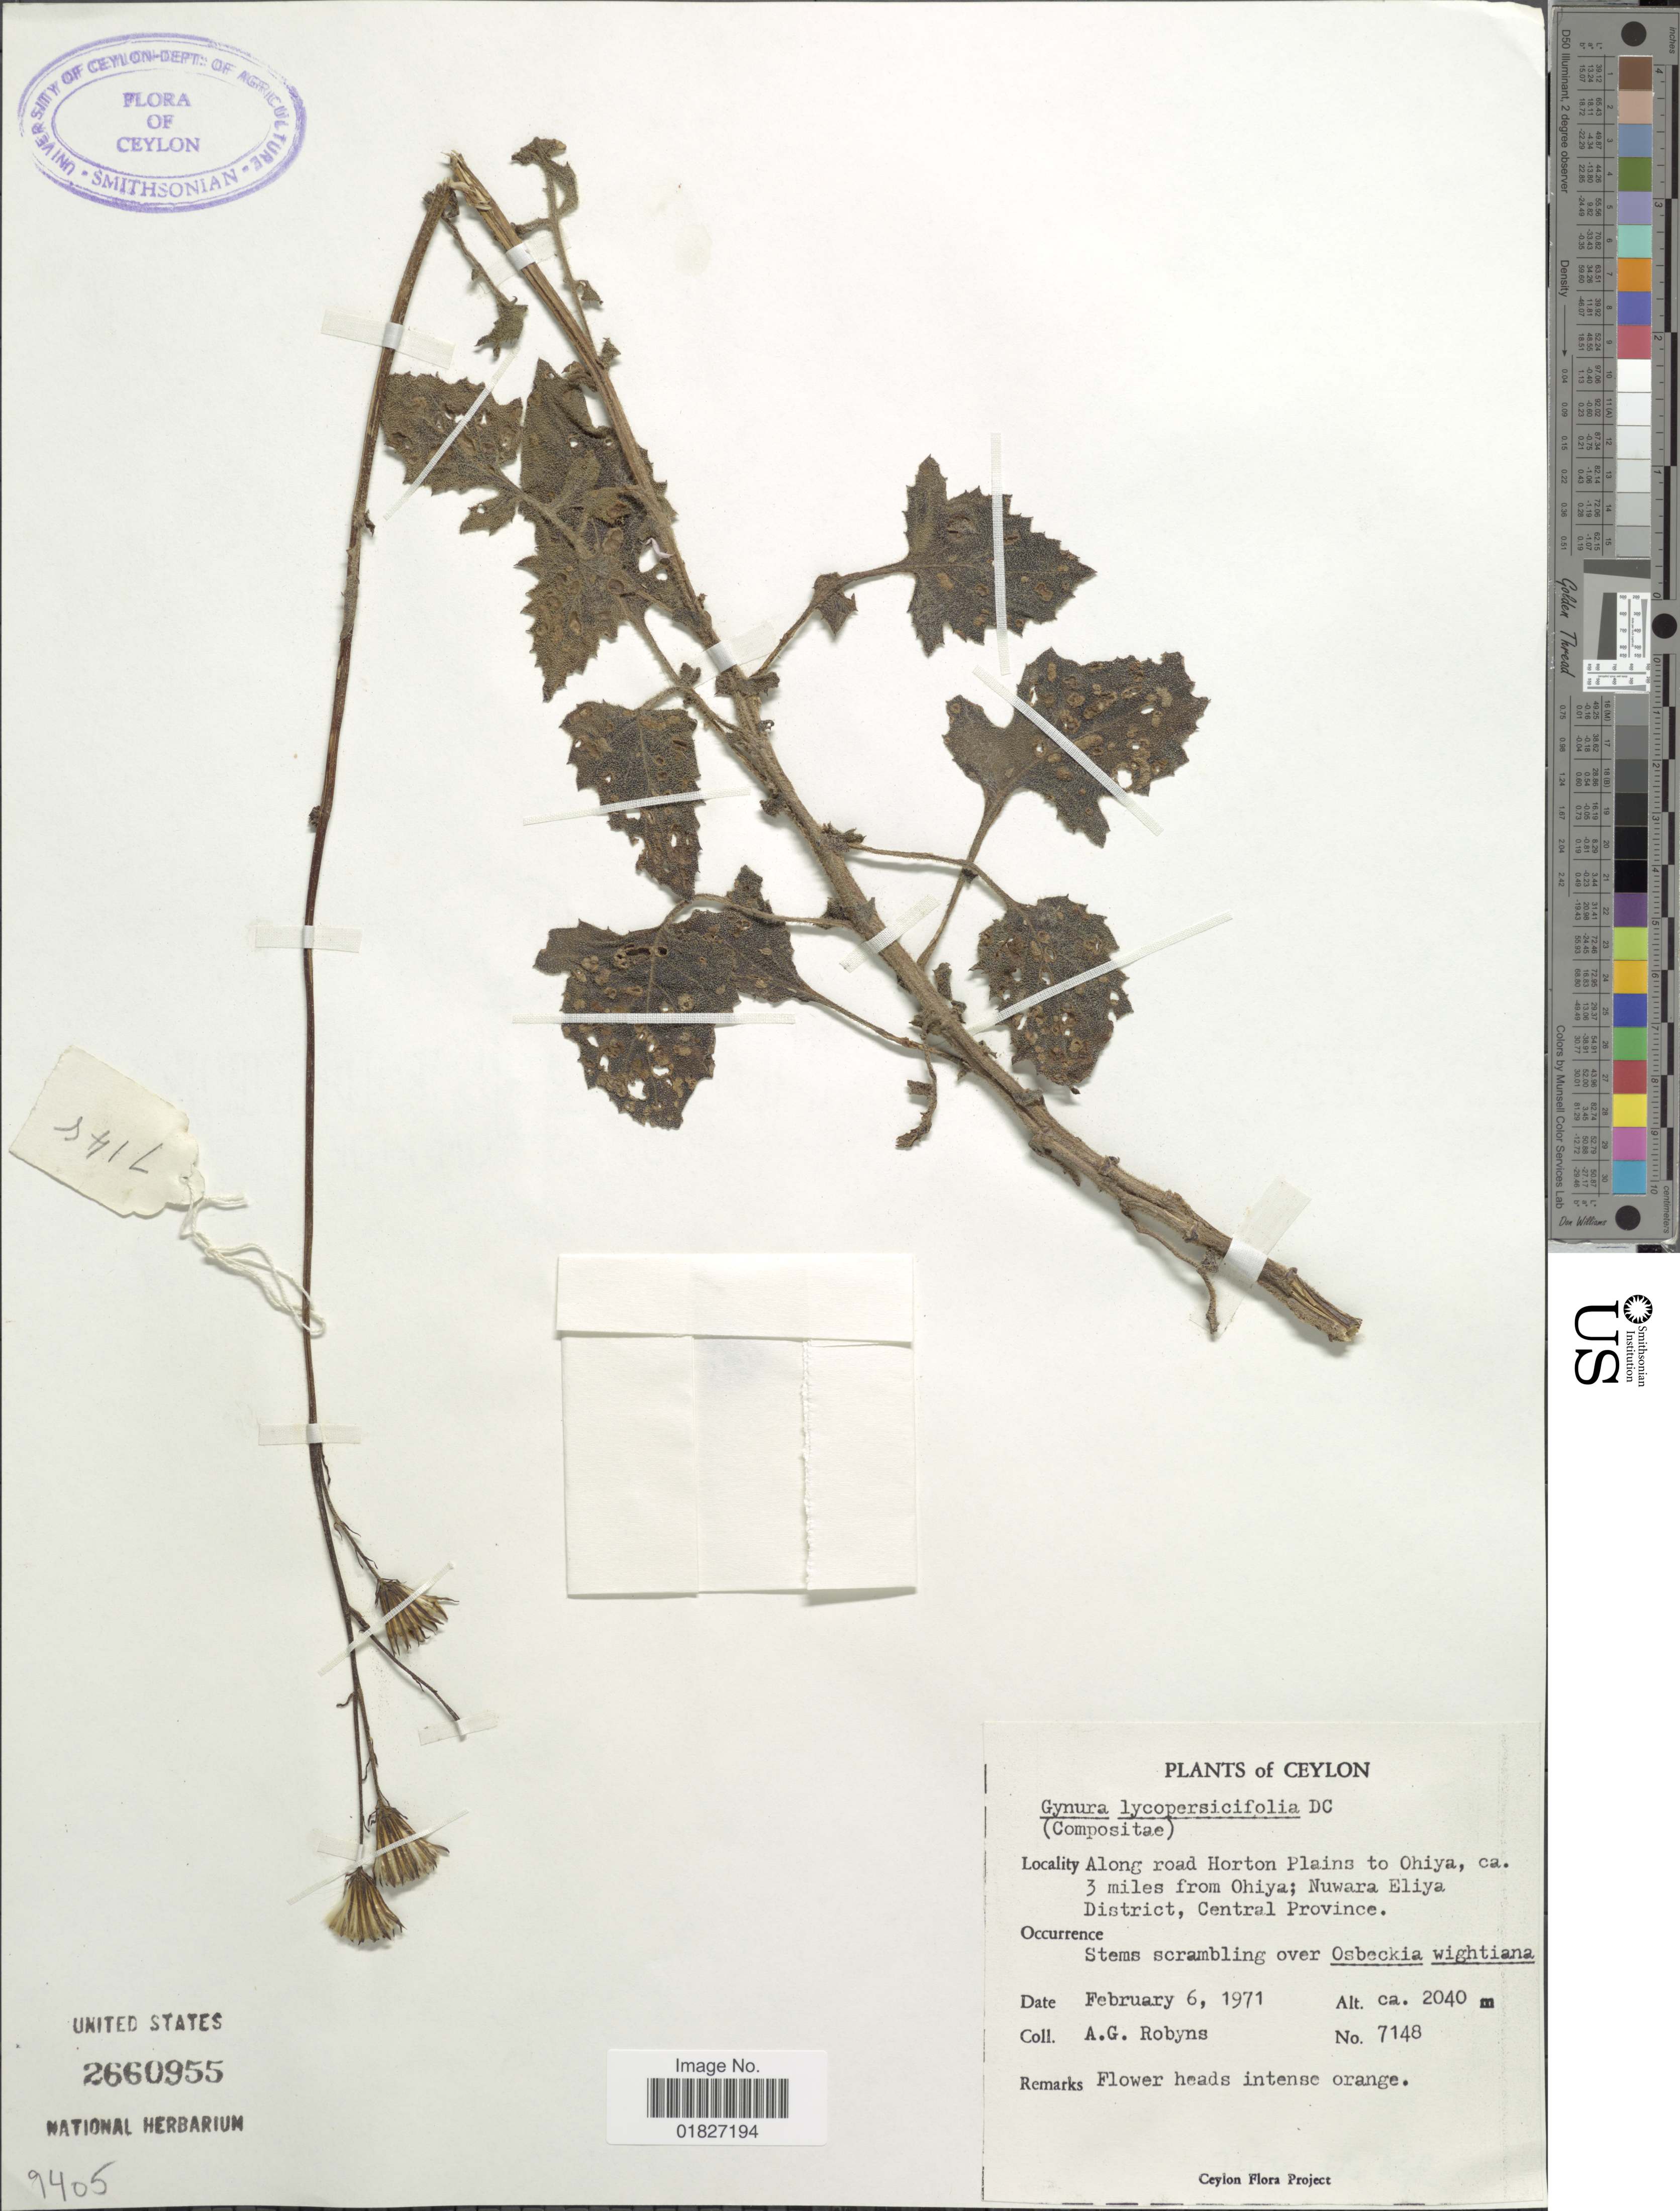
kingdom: Plantae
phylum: Tracheophyta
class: Magnoliopsida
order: Asterales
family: Asteraceae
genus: Gynura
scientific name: Gynura lycopersicifolia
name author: DC.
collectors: A. Robyns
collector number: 7148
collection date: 1971-02-06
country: Sri Lanka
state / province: Central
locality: Ceylon, along road Horton Plains to Ohiya, ca 3miles from Ohiya, Nuwara Eliya District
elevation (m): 2040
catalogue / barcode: US 2660955